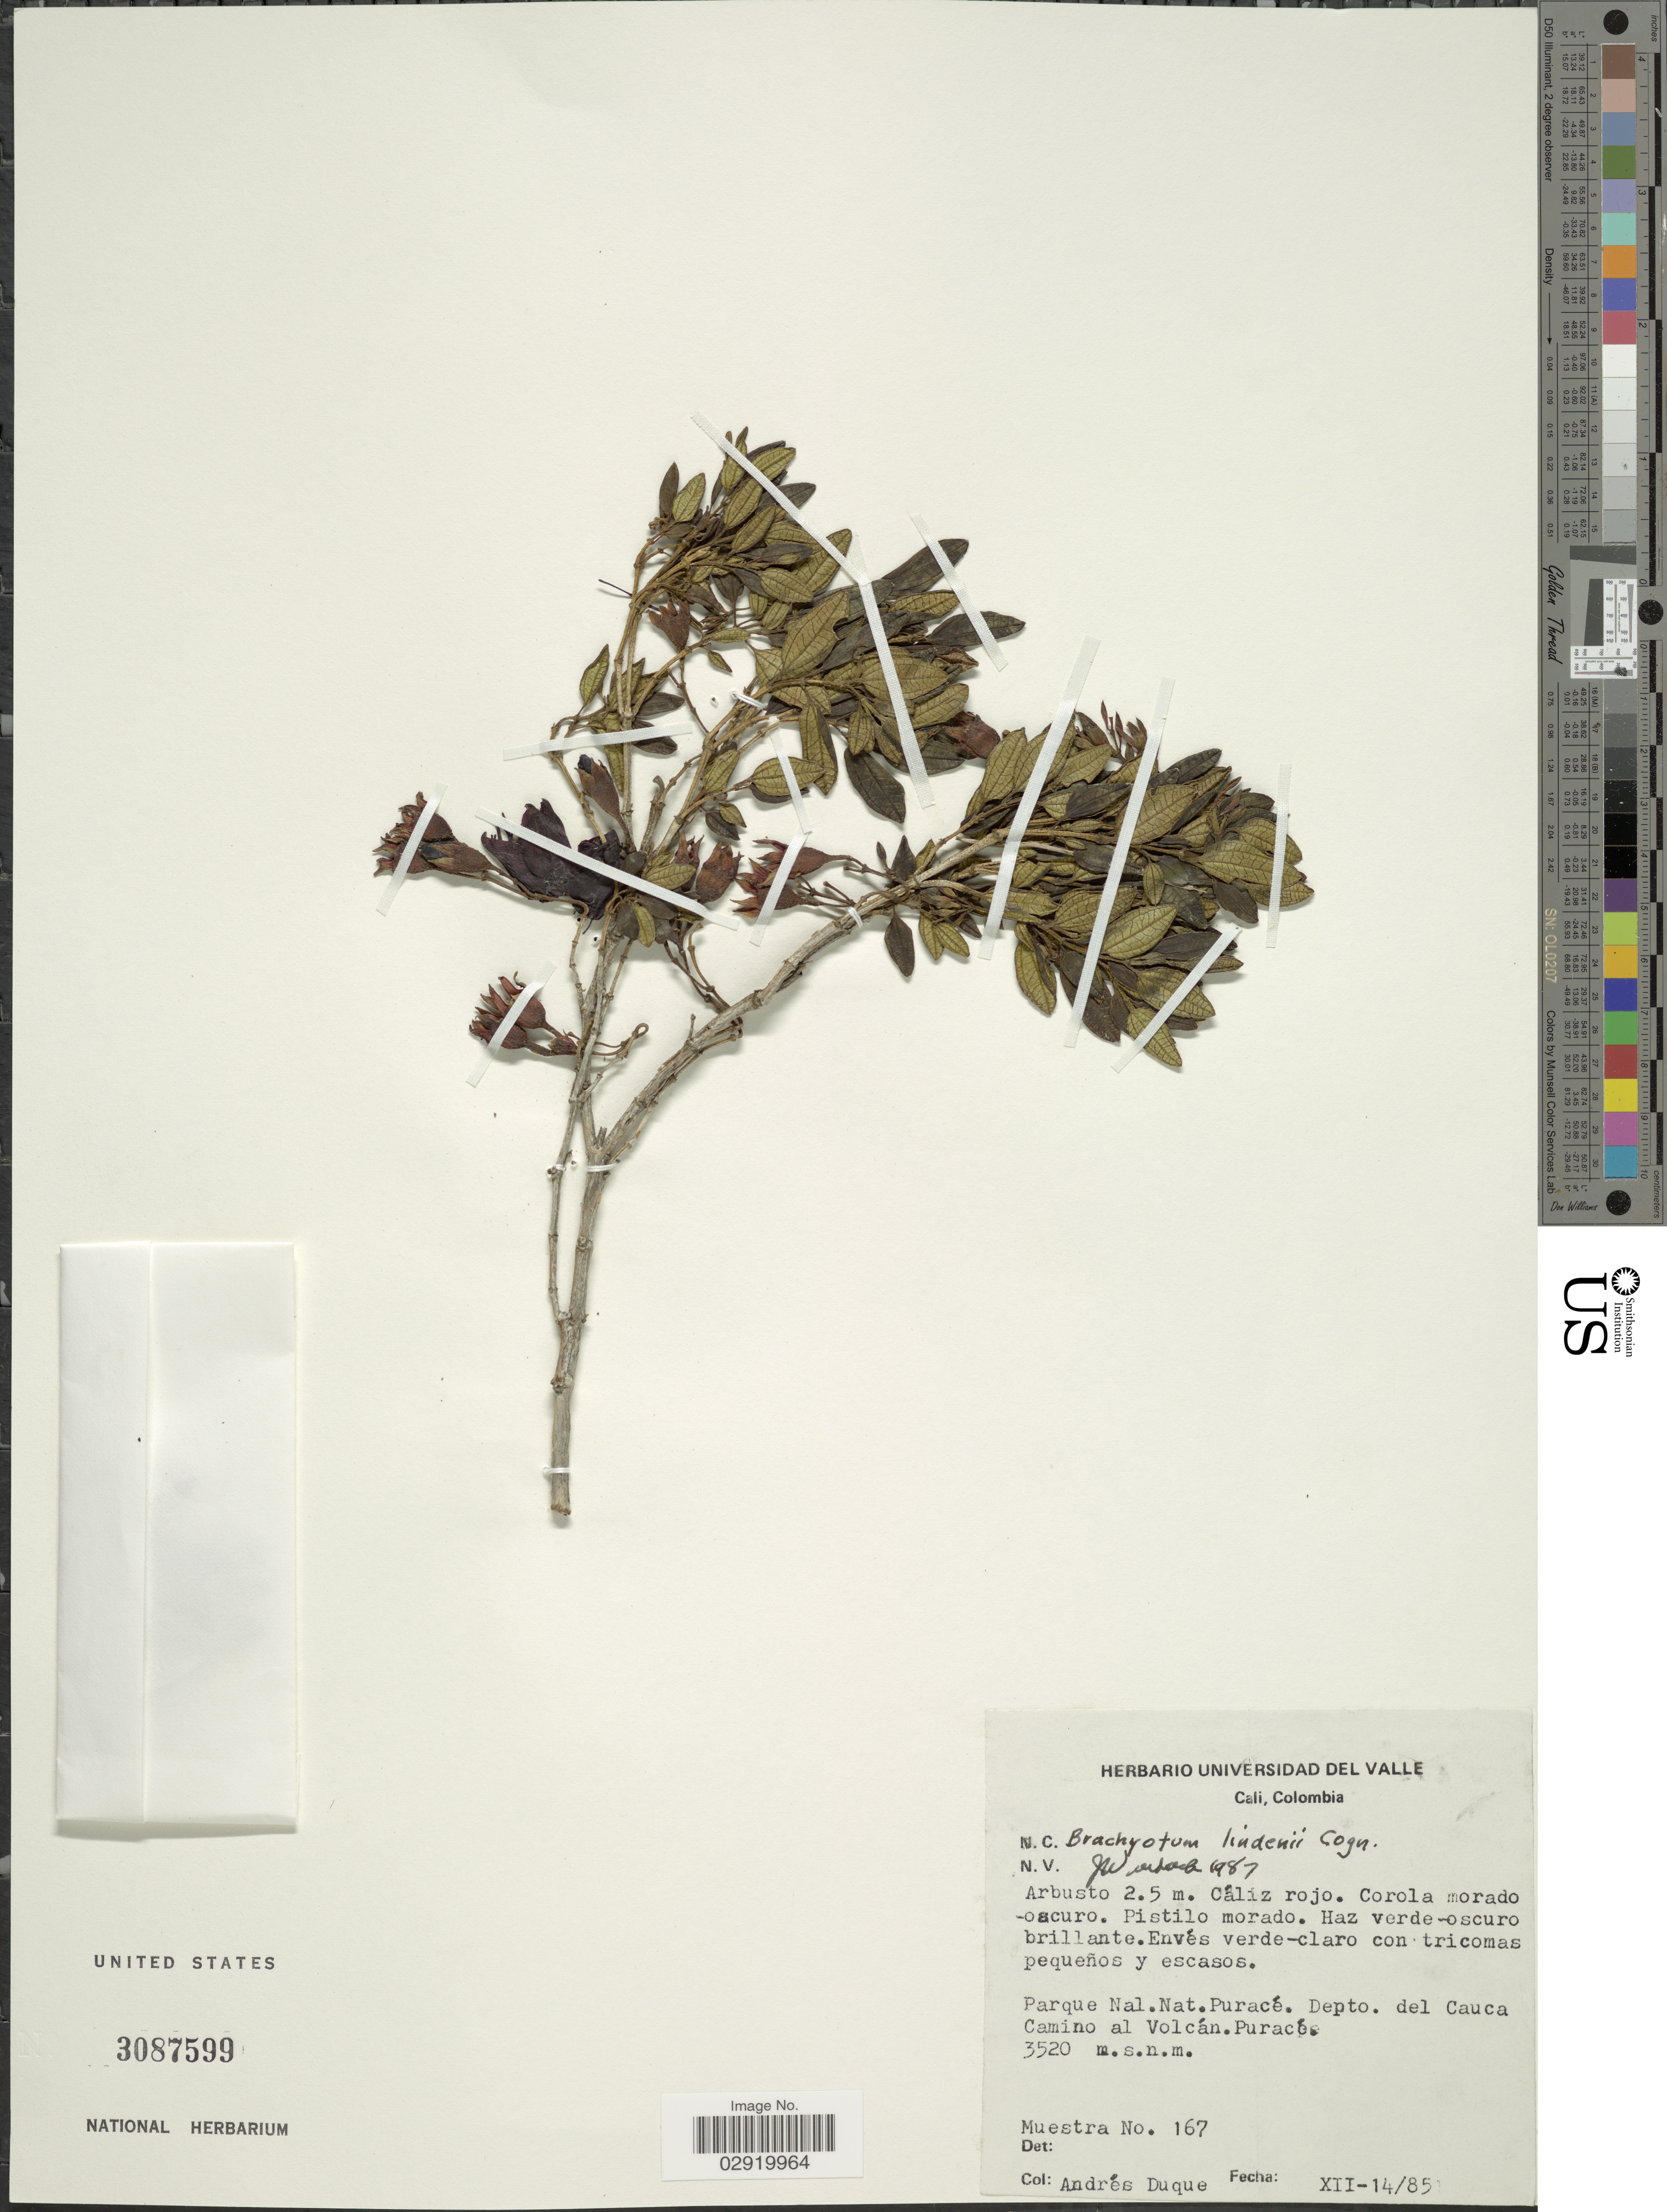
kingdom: Plantae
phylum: Tracheophyta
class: Magnoliopsida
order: Myrtales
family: Melastomataceae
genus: Brachyotum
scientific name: Brachyotum lindenii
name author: Cogn.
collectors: A. Duque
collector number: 167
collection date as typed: Transcribed d/m/y: 14/12/85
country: Colombia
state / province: Valle del Cauca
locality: Parque Nal. Nat. Puracé. Depto. del Cauca Camino al Volcán. Puracée.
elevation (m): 3520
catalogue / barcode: US 3087599